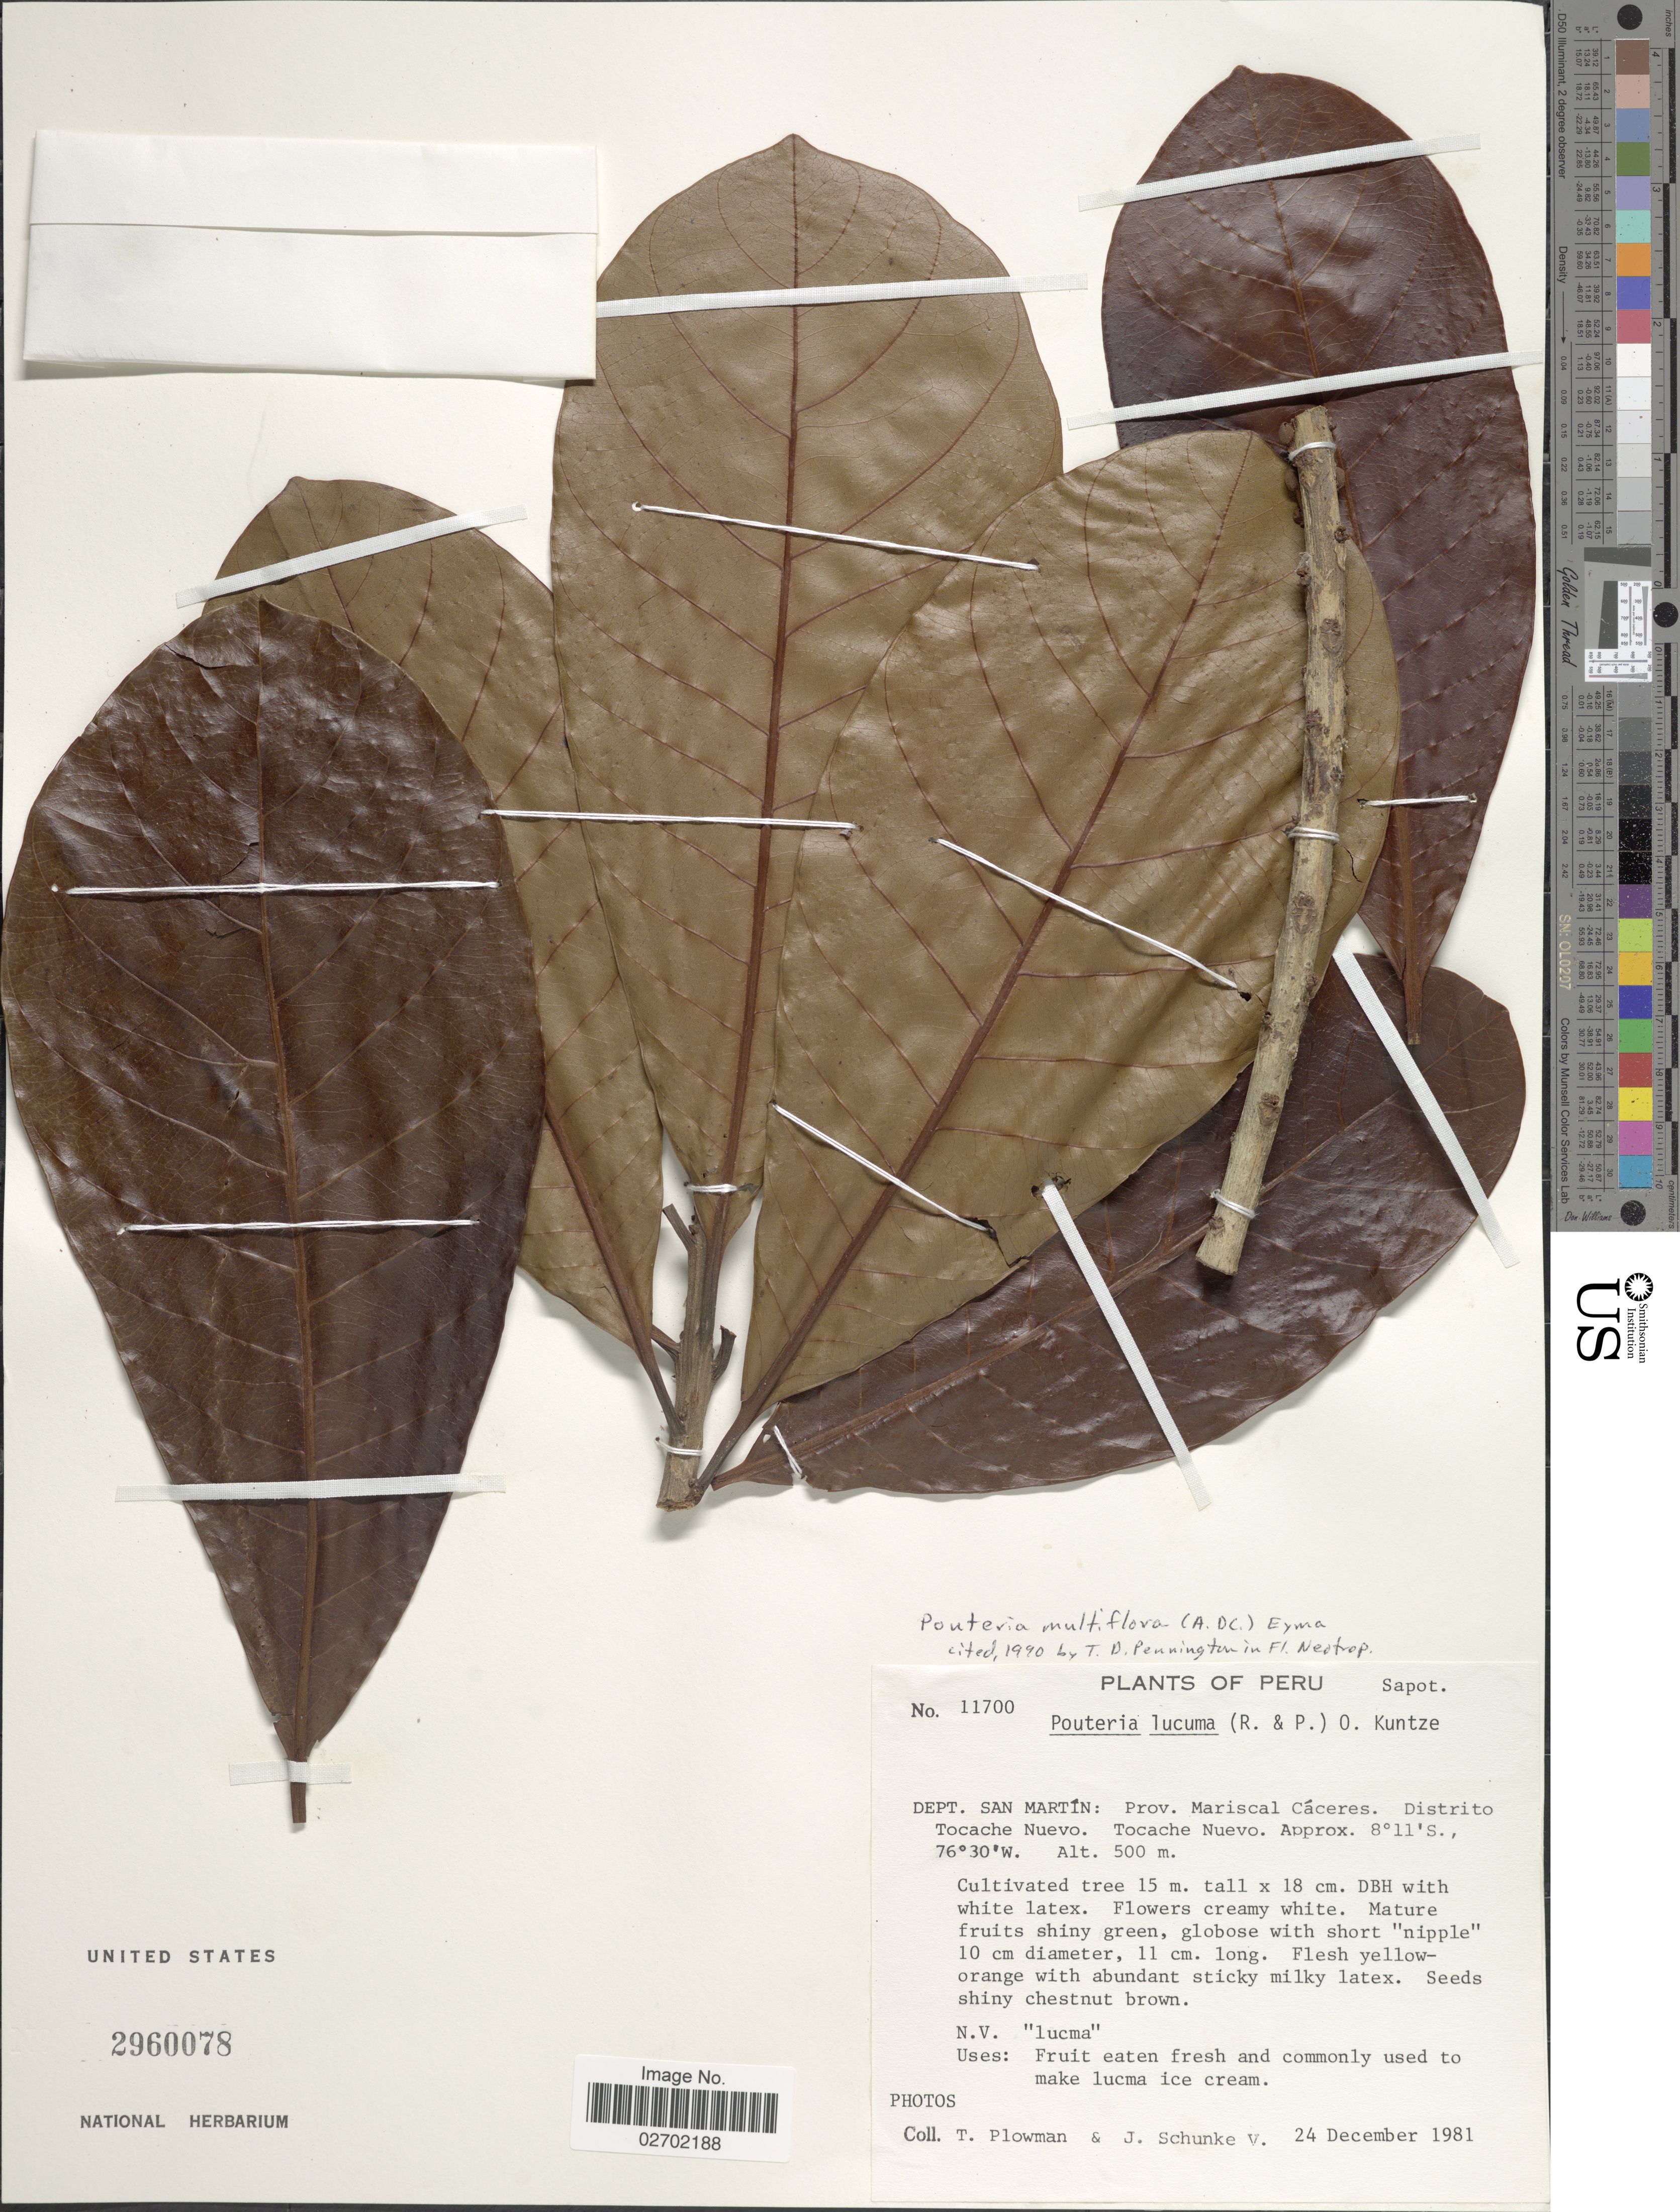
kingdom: Plantae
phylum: Tracheophyta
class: Magnoliopsida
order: Ericales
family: Sapotaceae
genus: Pouteria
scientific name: Pouteria multiflora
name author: (A. DC.) Eyma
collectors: T. Plowman & J. Schunke Vigo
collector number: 11700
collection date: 1981-12-24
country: Peru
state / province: San Martín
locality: Dept. San Martín: Prov. Mariscal Cáceres. Distrito Tocache Nuevo. Tocache Nuevo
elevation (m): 500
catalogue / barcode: US 2960078